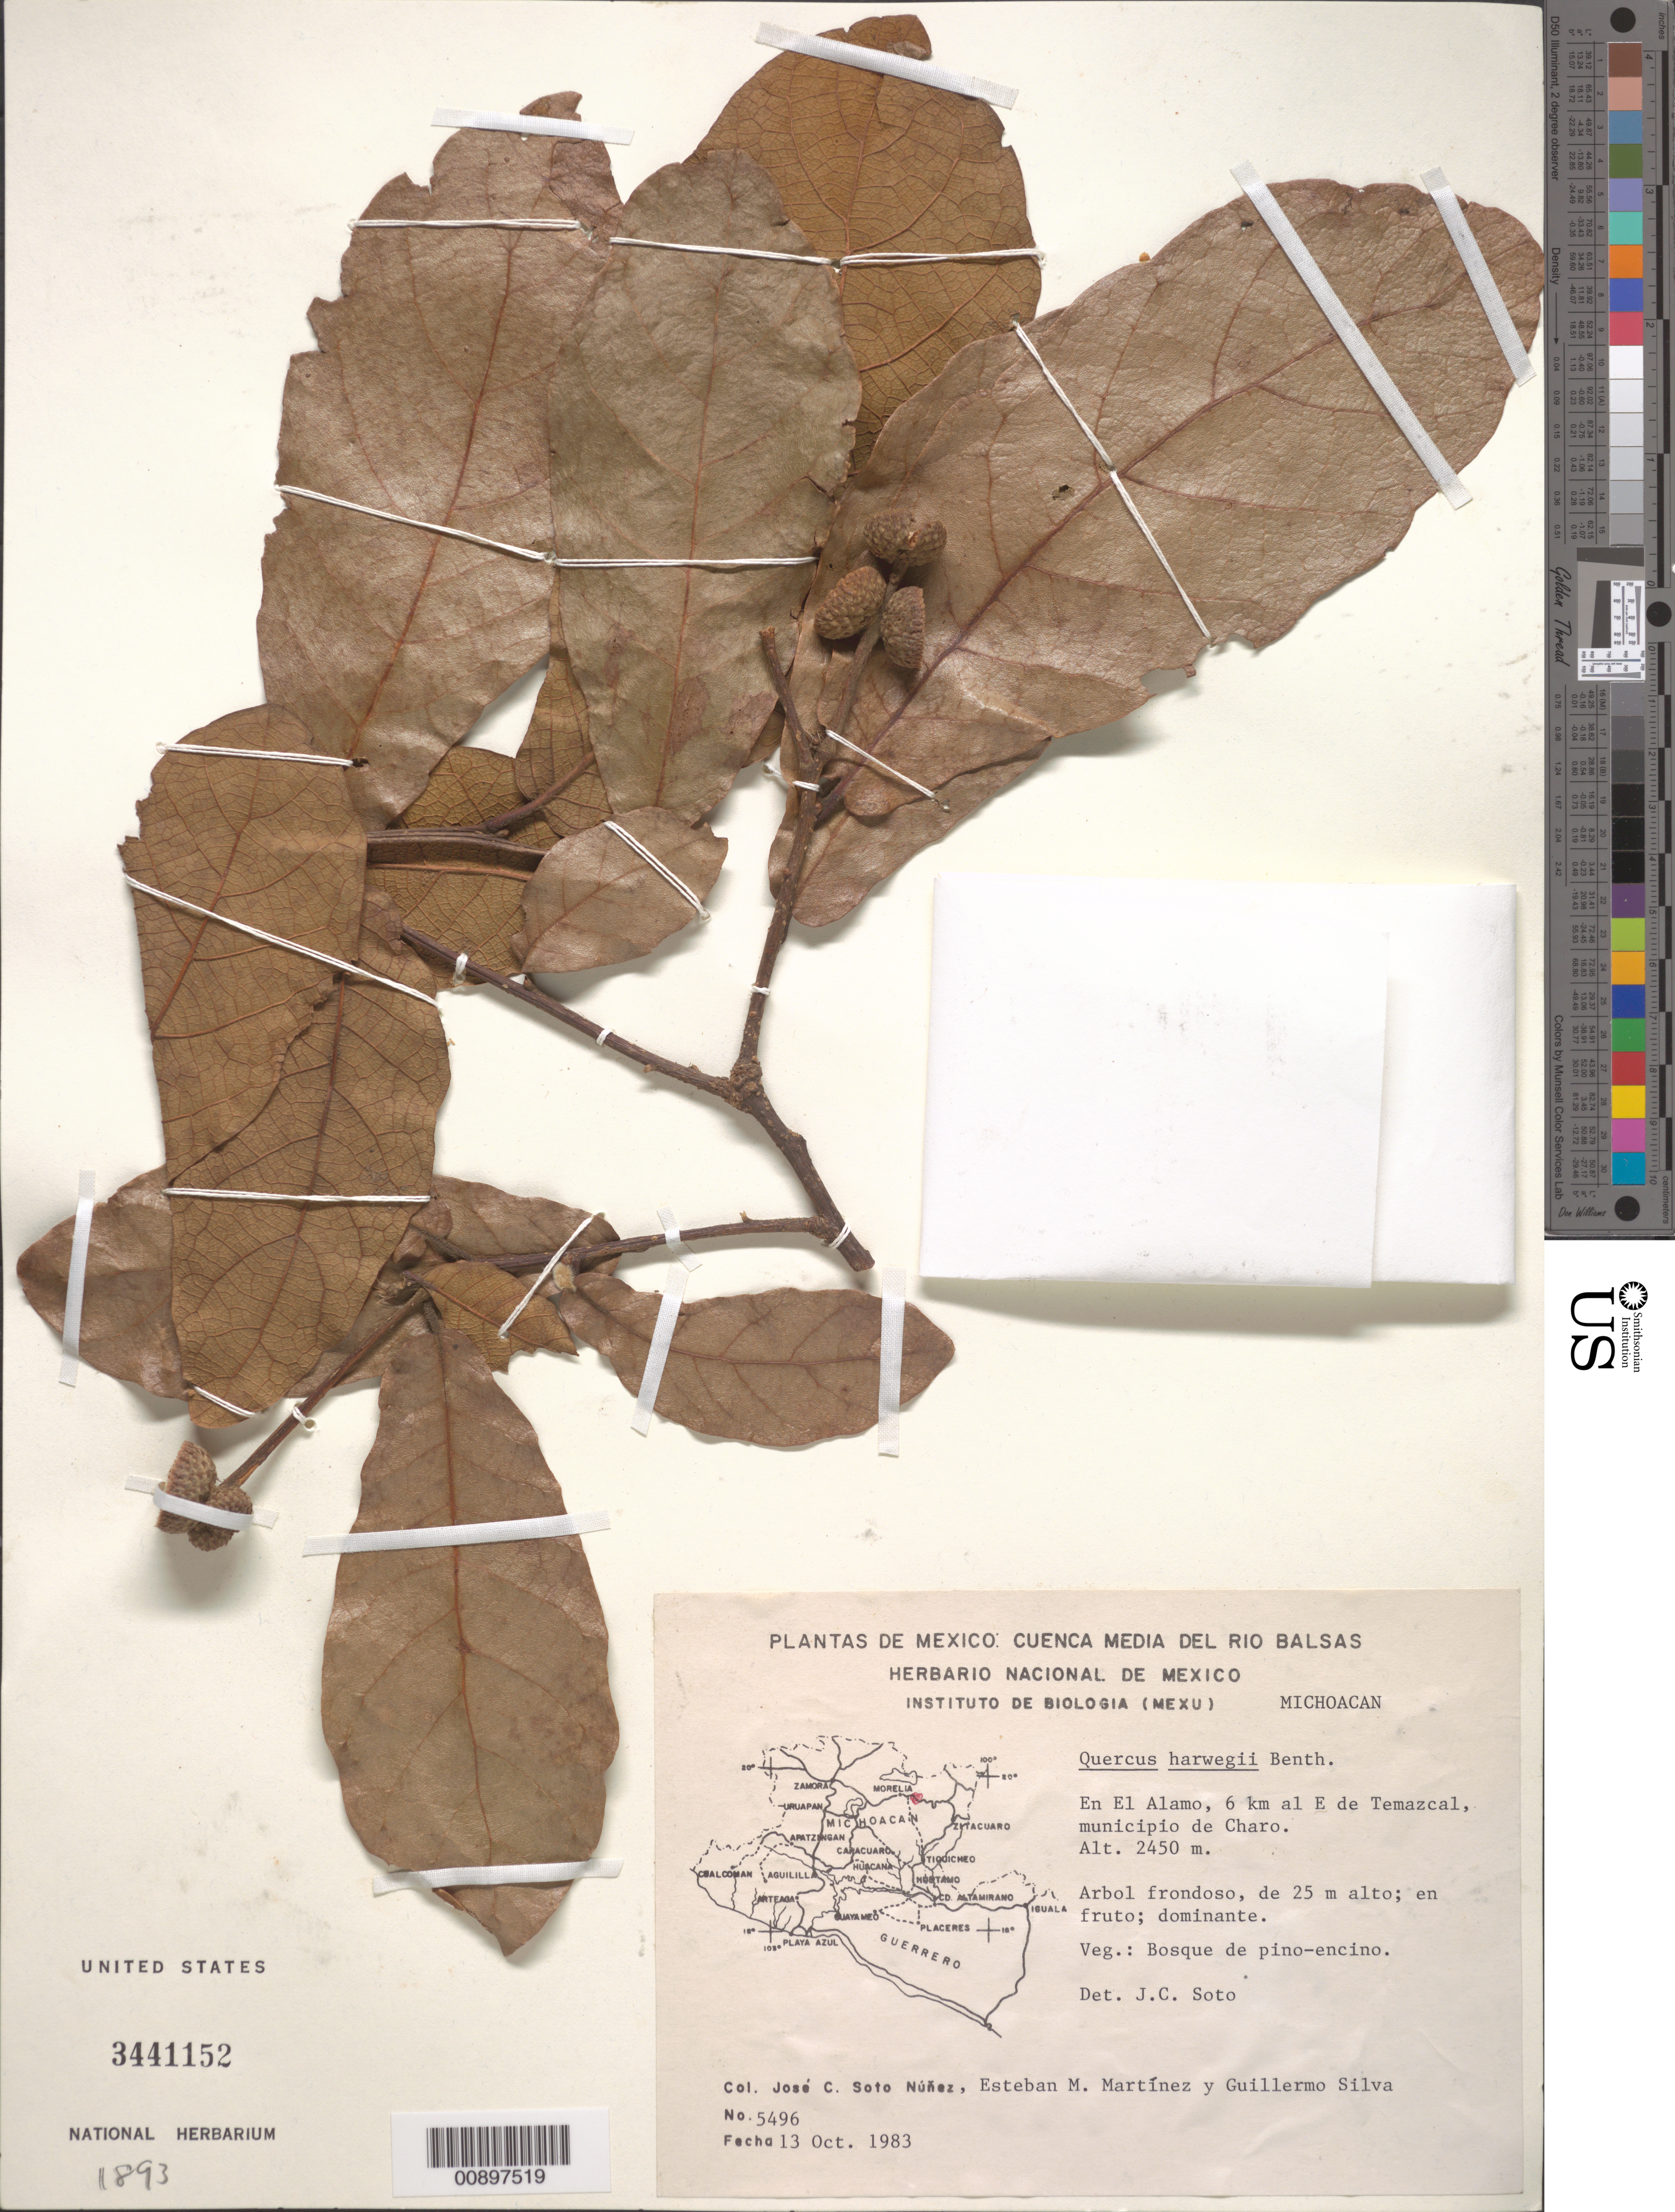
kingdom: Plantae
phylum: Tracheophyta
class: Magnoliopsida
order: Fagales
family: Fagaceae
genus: Quercus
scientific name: Quercus hartwegii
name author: Benth.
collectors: J. C. Soto Núñez, E. M. Martínez S. & G. Silva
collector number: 5496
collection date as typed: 13 Oct 1983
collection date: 1983-10-13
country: Mexico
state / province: Michoacán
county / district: Charo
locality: En El Alamo, 6 km al E de Temazcal, municipio de Charo, Michoacán.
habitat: Bosque de pino-encino.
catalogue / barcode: US 3441152